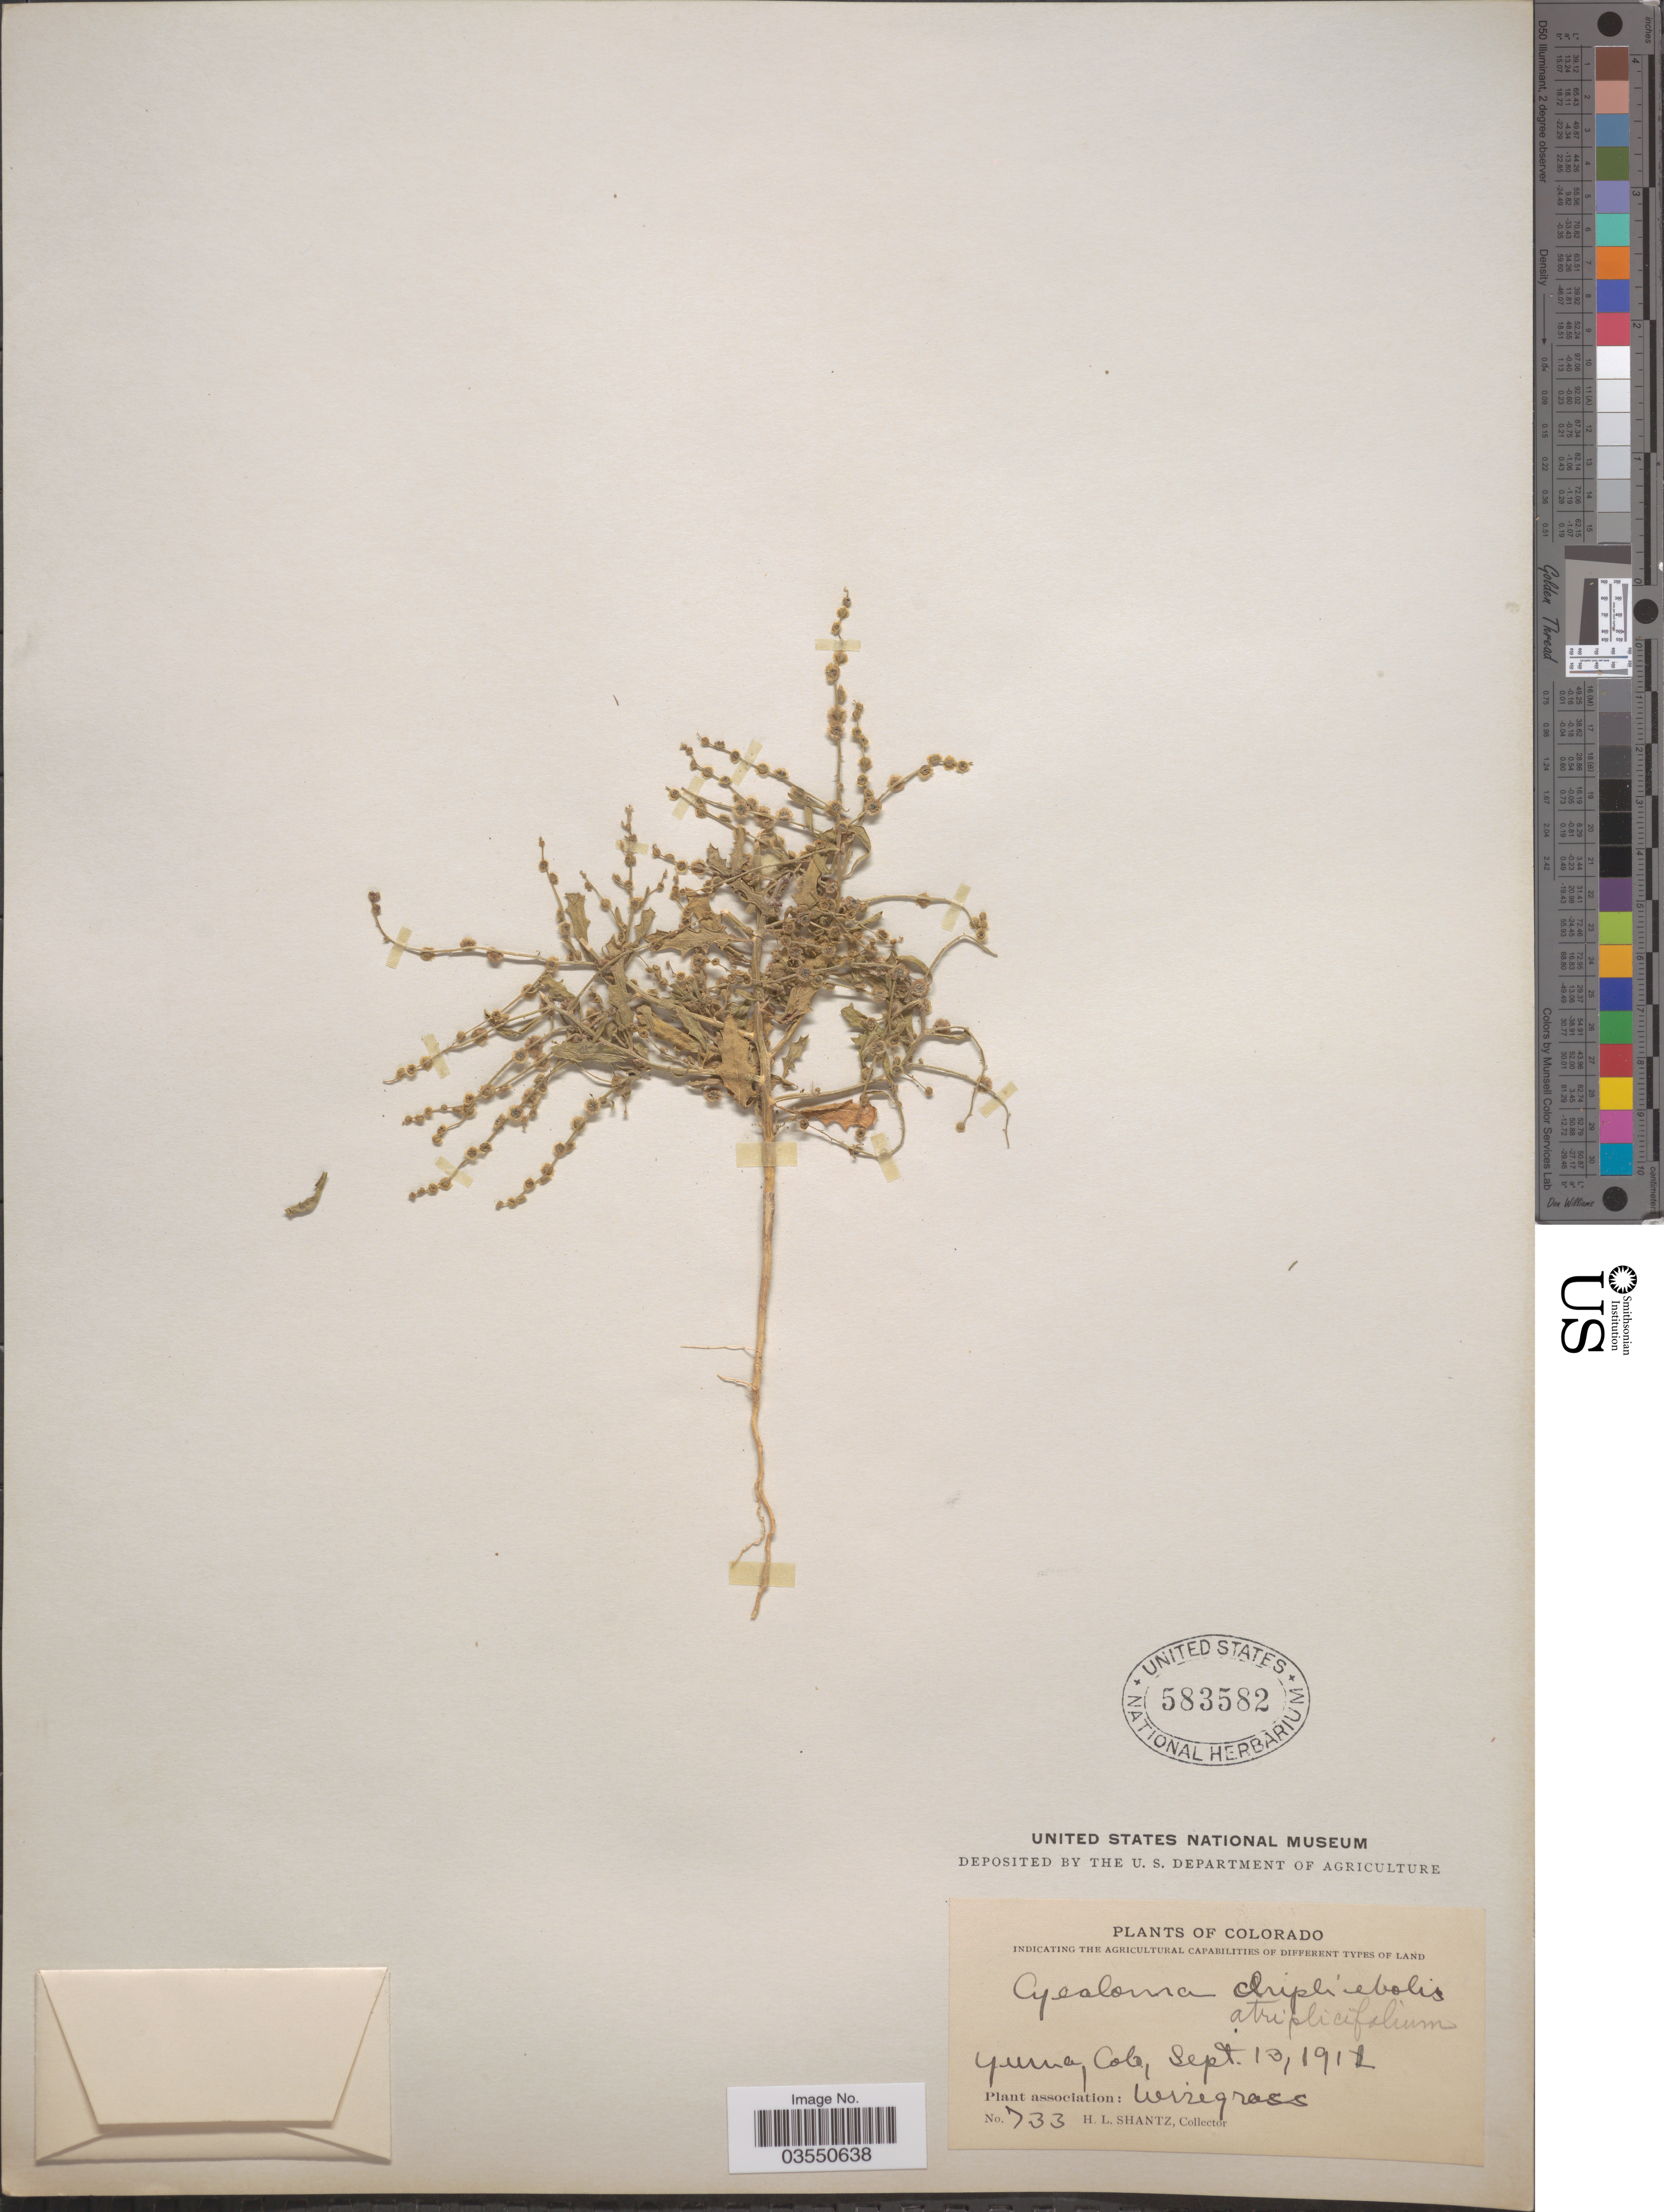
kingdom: Plantae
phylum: Tracheophyta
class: Magnoliopsida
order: Caryophyllales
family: Amaranthaceae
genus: Dysphania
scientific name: Dysphania atriplicifolia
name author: (Spreng.) G. Kadereit et al.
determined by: U.S. National Herbarium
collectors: H. Shantz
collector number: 733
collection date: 1911-09-13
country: United States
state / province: Colorado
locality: Yuma.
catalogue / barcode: US 583582